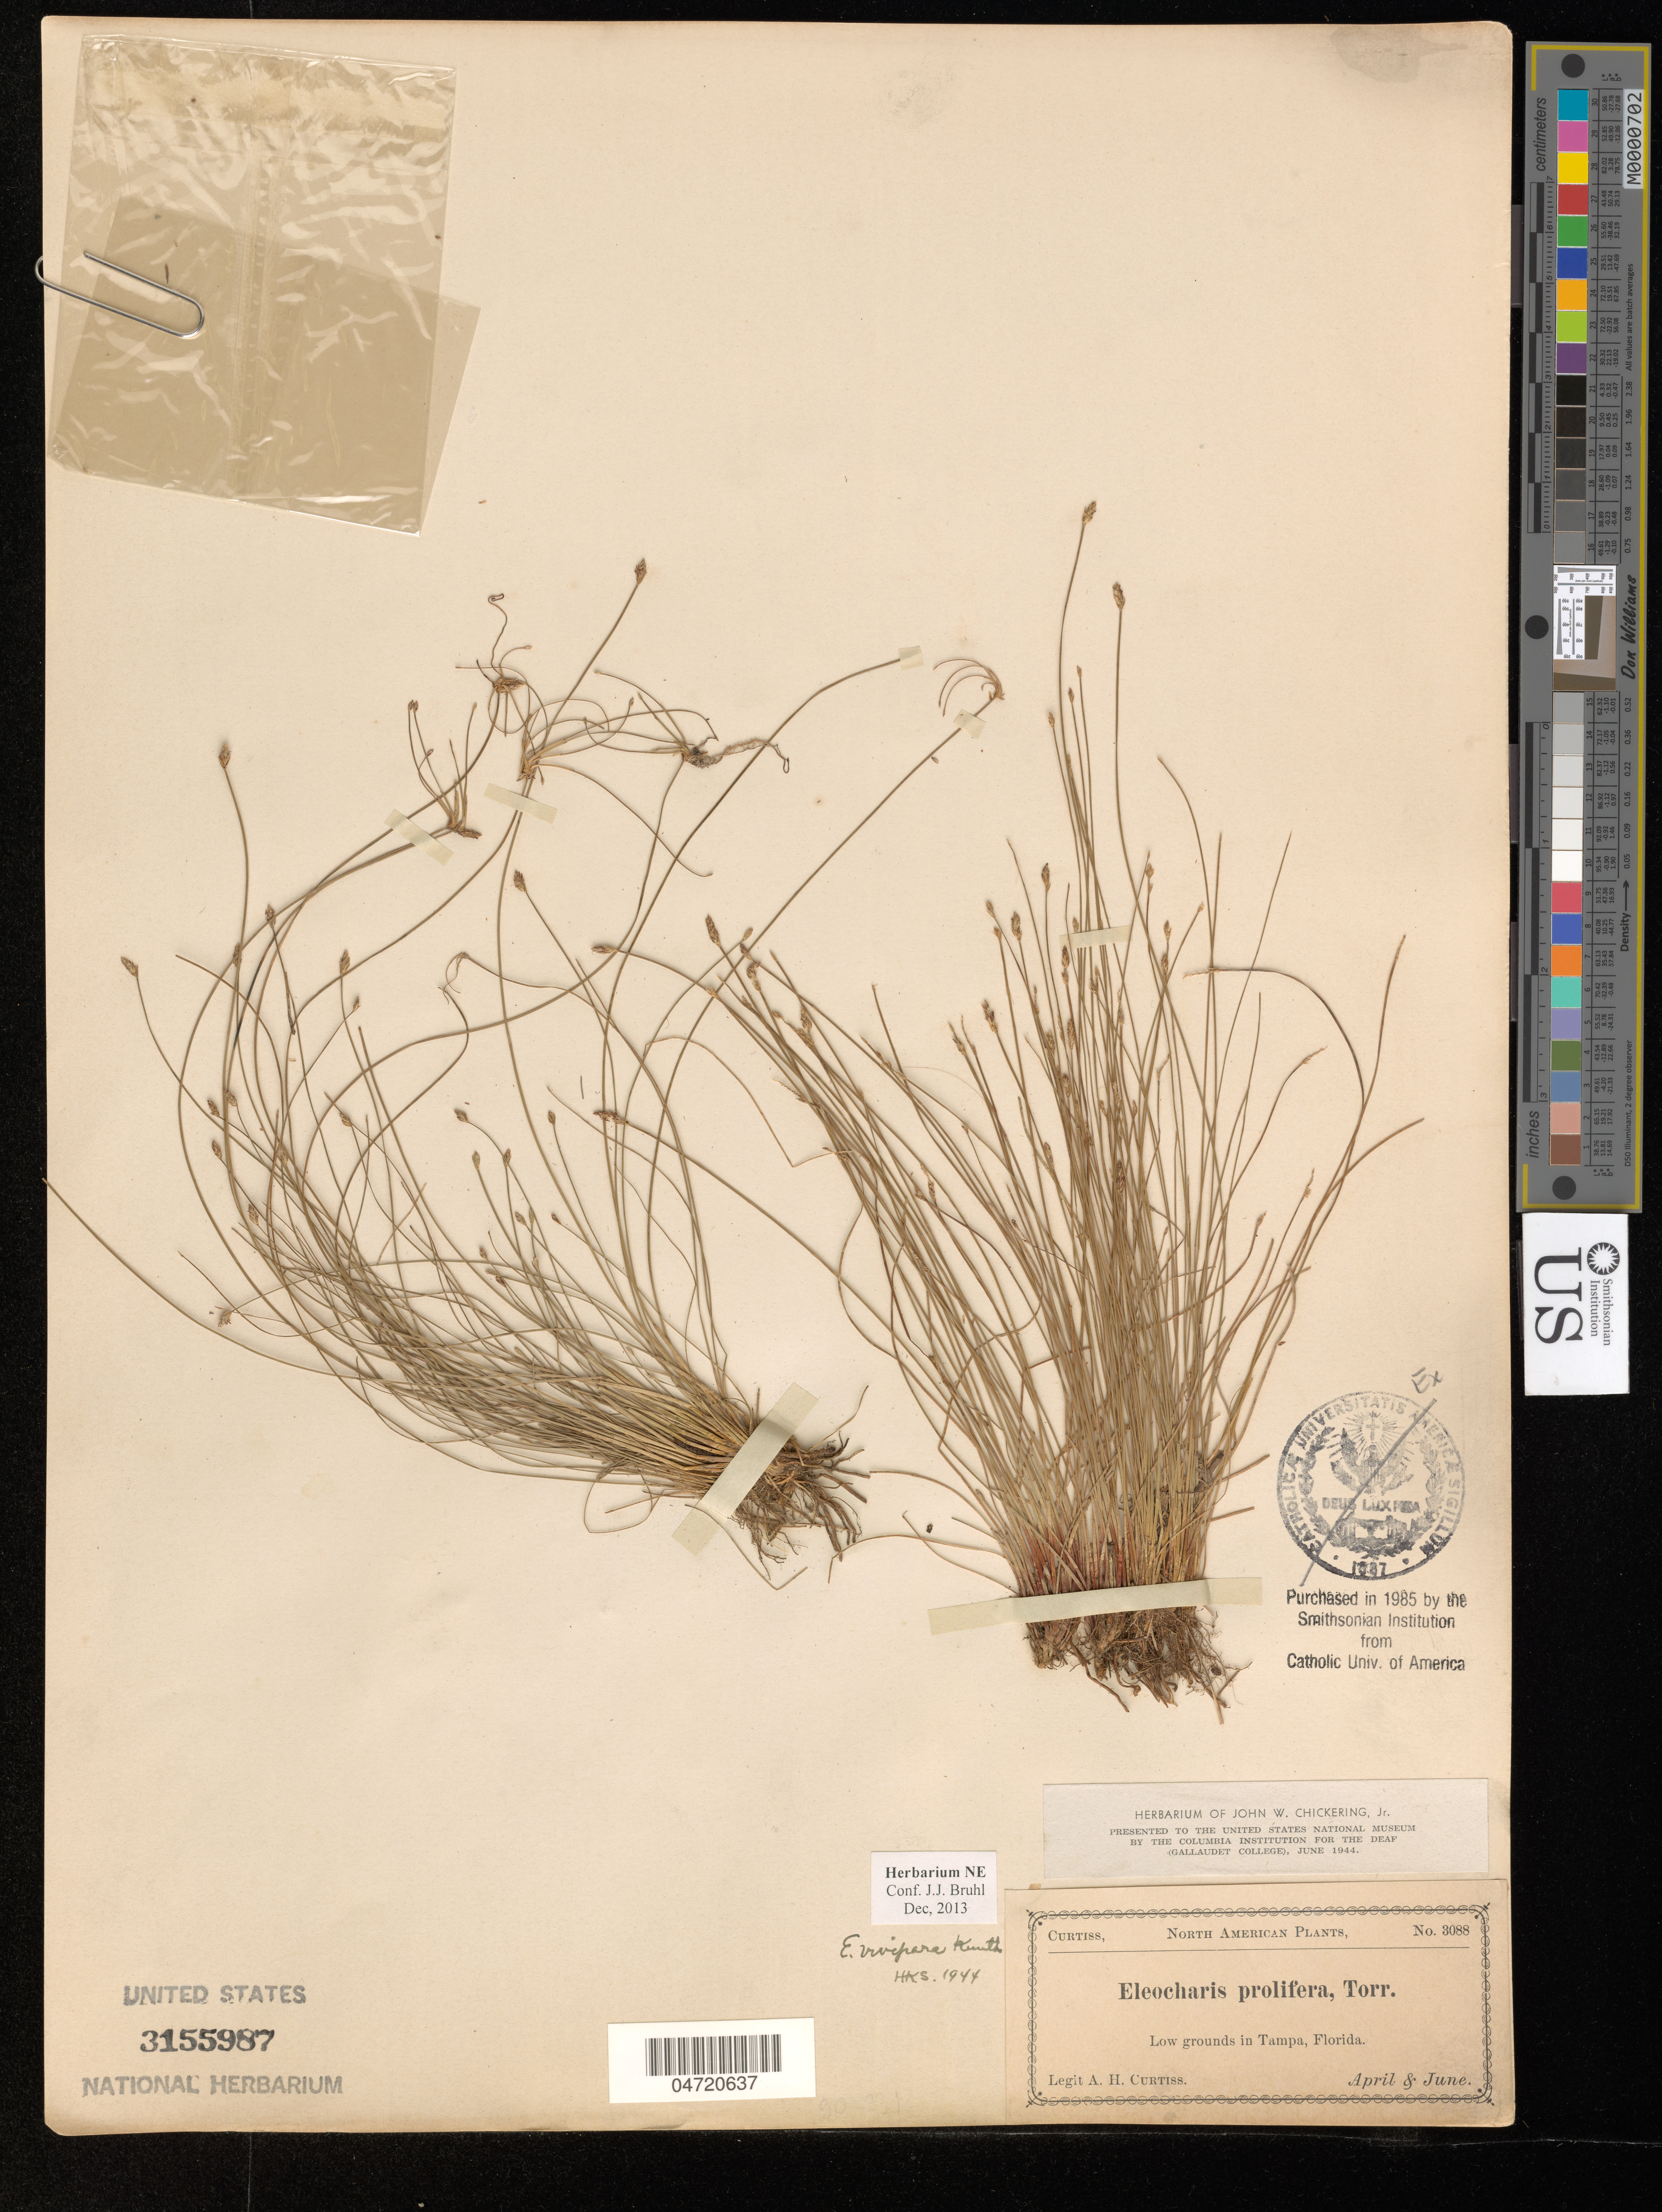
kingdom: Plantae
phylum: Tracheophyta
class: Liliopsida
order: Poales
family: Cyperaceae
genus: Eleocharis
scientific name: Eleocharis vivipara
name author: Link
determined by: Bruhl, J. J., (NE), University of New England (AUSTRALIA)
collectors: A. H. Curtiss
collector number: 3088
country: United States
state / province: Florida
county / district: Hillsborough County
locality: Tampa.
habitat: Low ground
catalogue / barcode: US 3155987